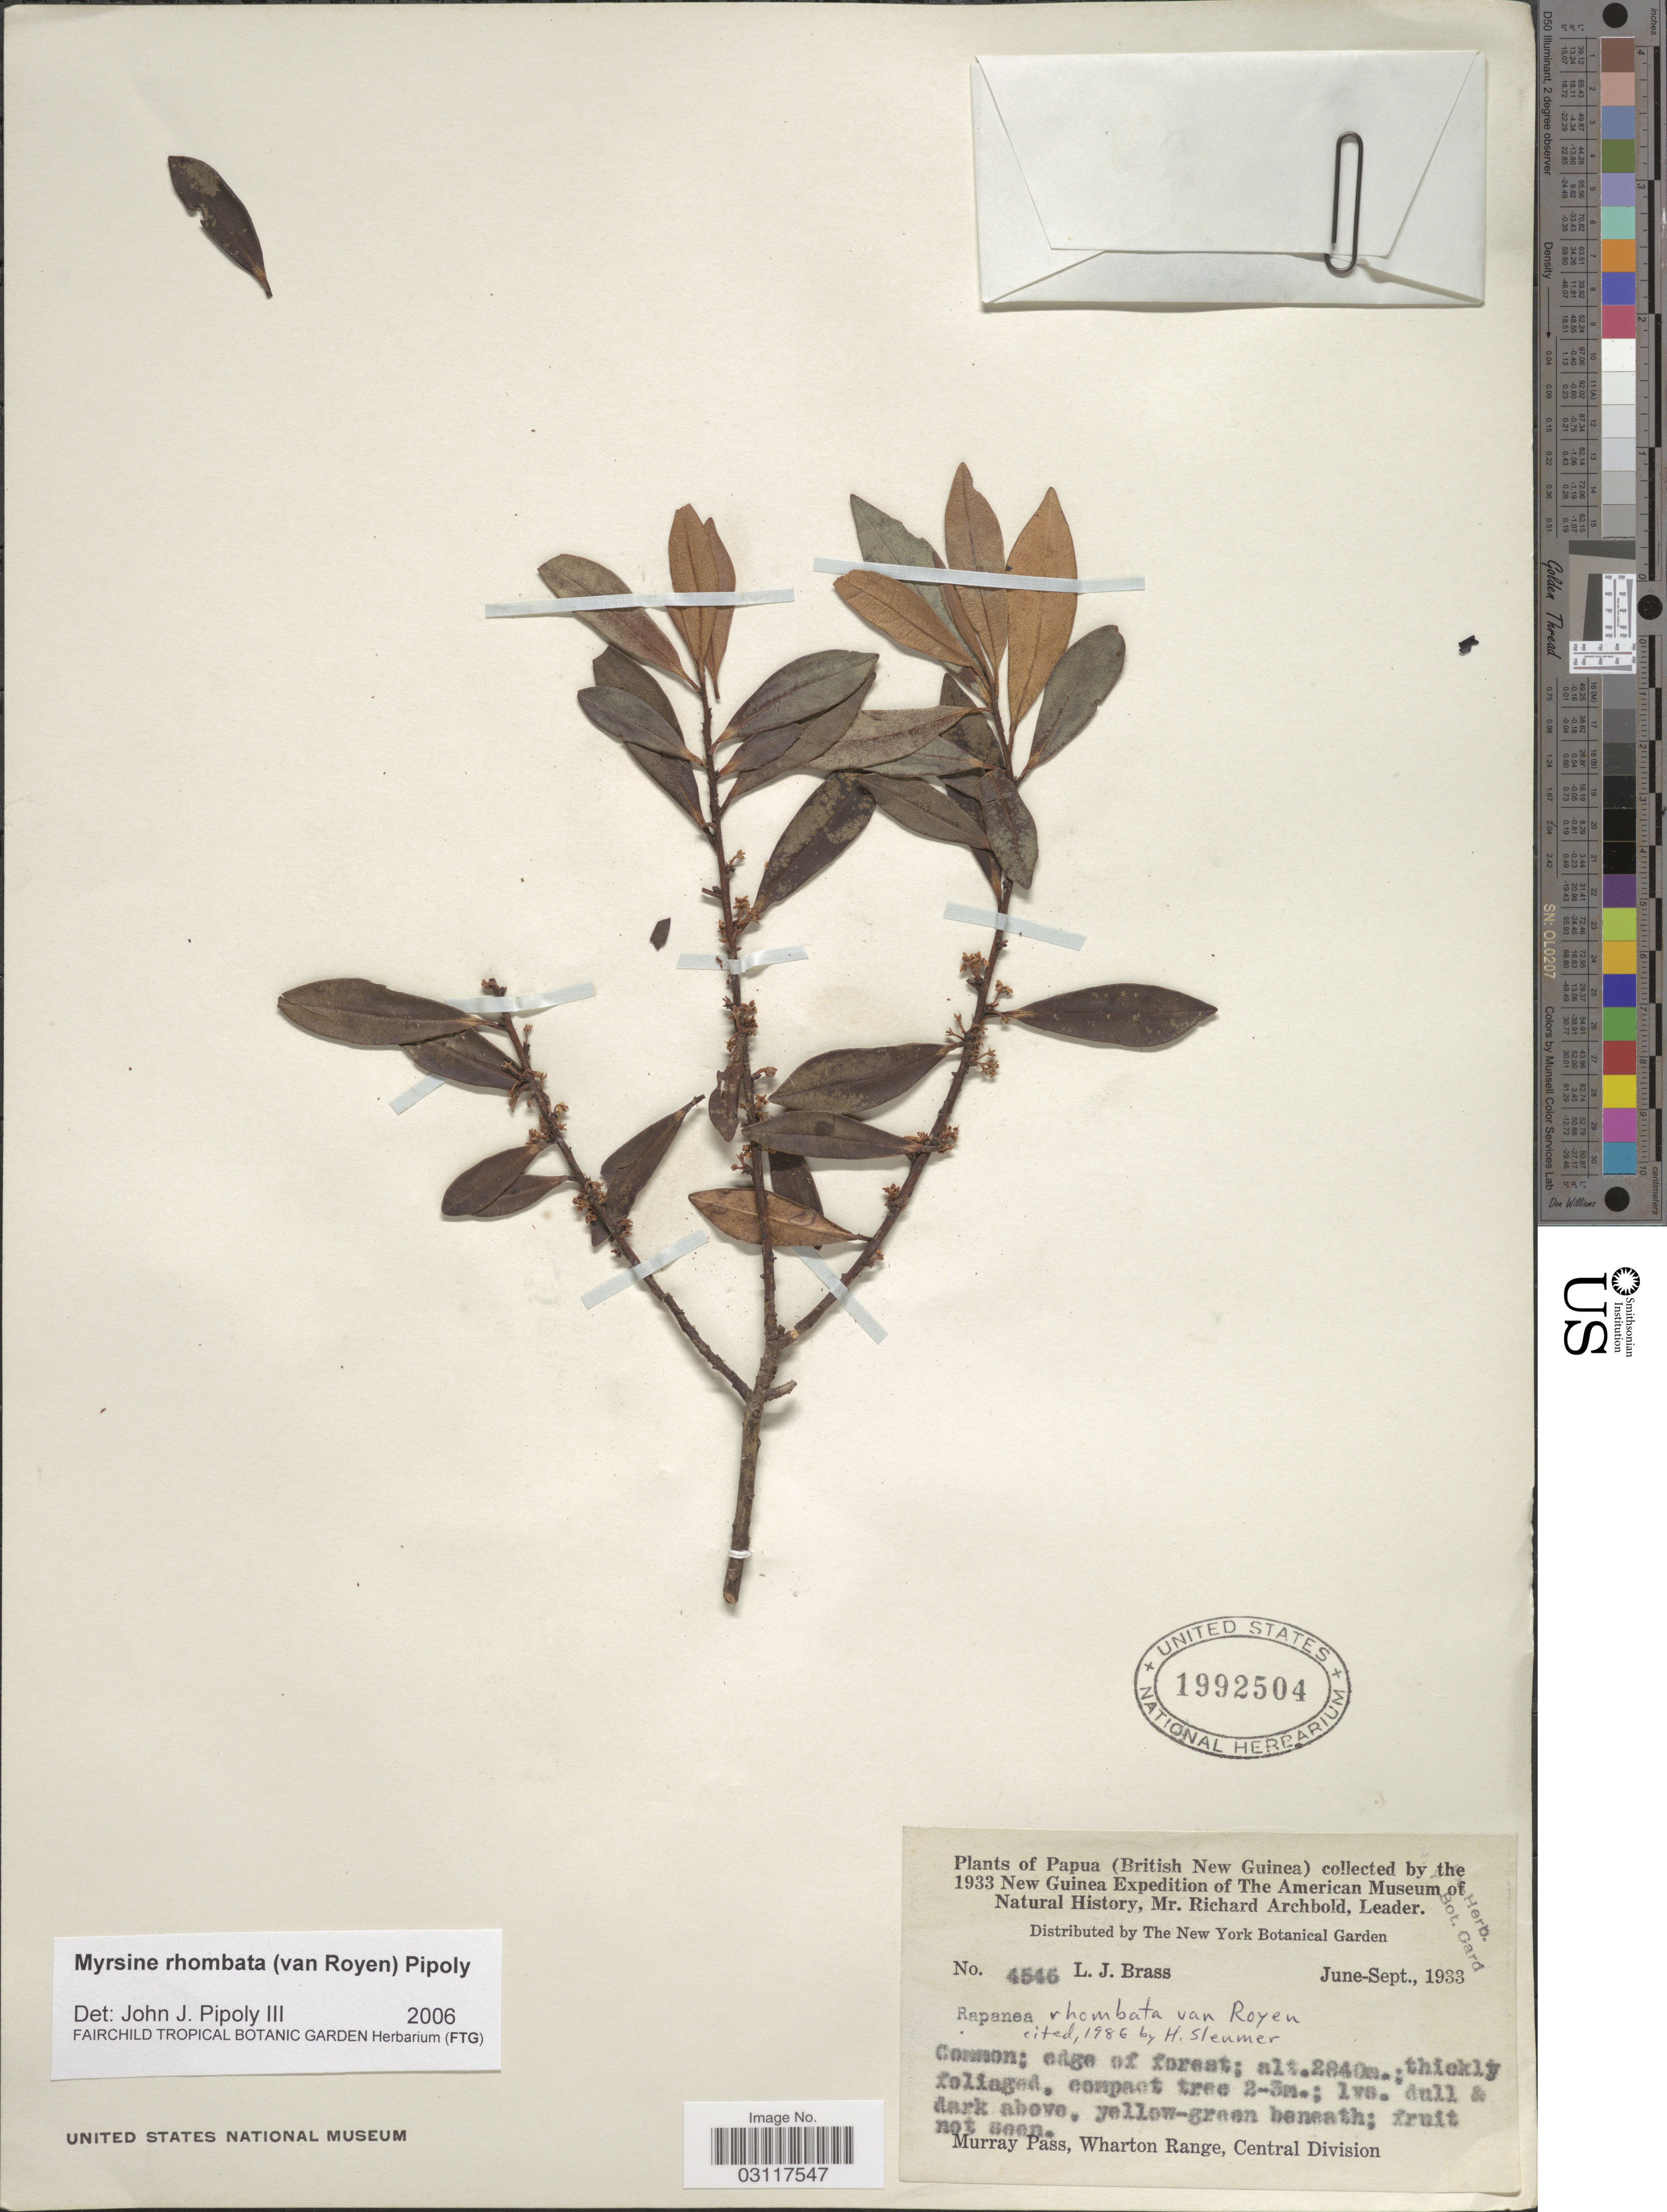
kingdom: Plantae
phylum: Tracheophyta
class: Magnoliopsida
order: Ericales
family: Primulaceae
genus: Myrsine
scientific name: Myrsine rhombata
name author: (P. Royen) Pipoly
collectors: L. J. Brass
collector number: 4546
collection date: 1933-06/1933-09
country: Papua New Guinea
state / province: Central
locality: Papua (British New Guinea), Murray Pass, Wharton Range, Central Division.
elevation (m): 2840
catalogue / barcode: US 1992504